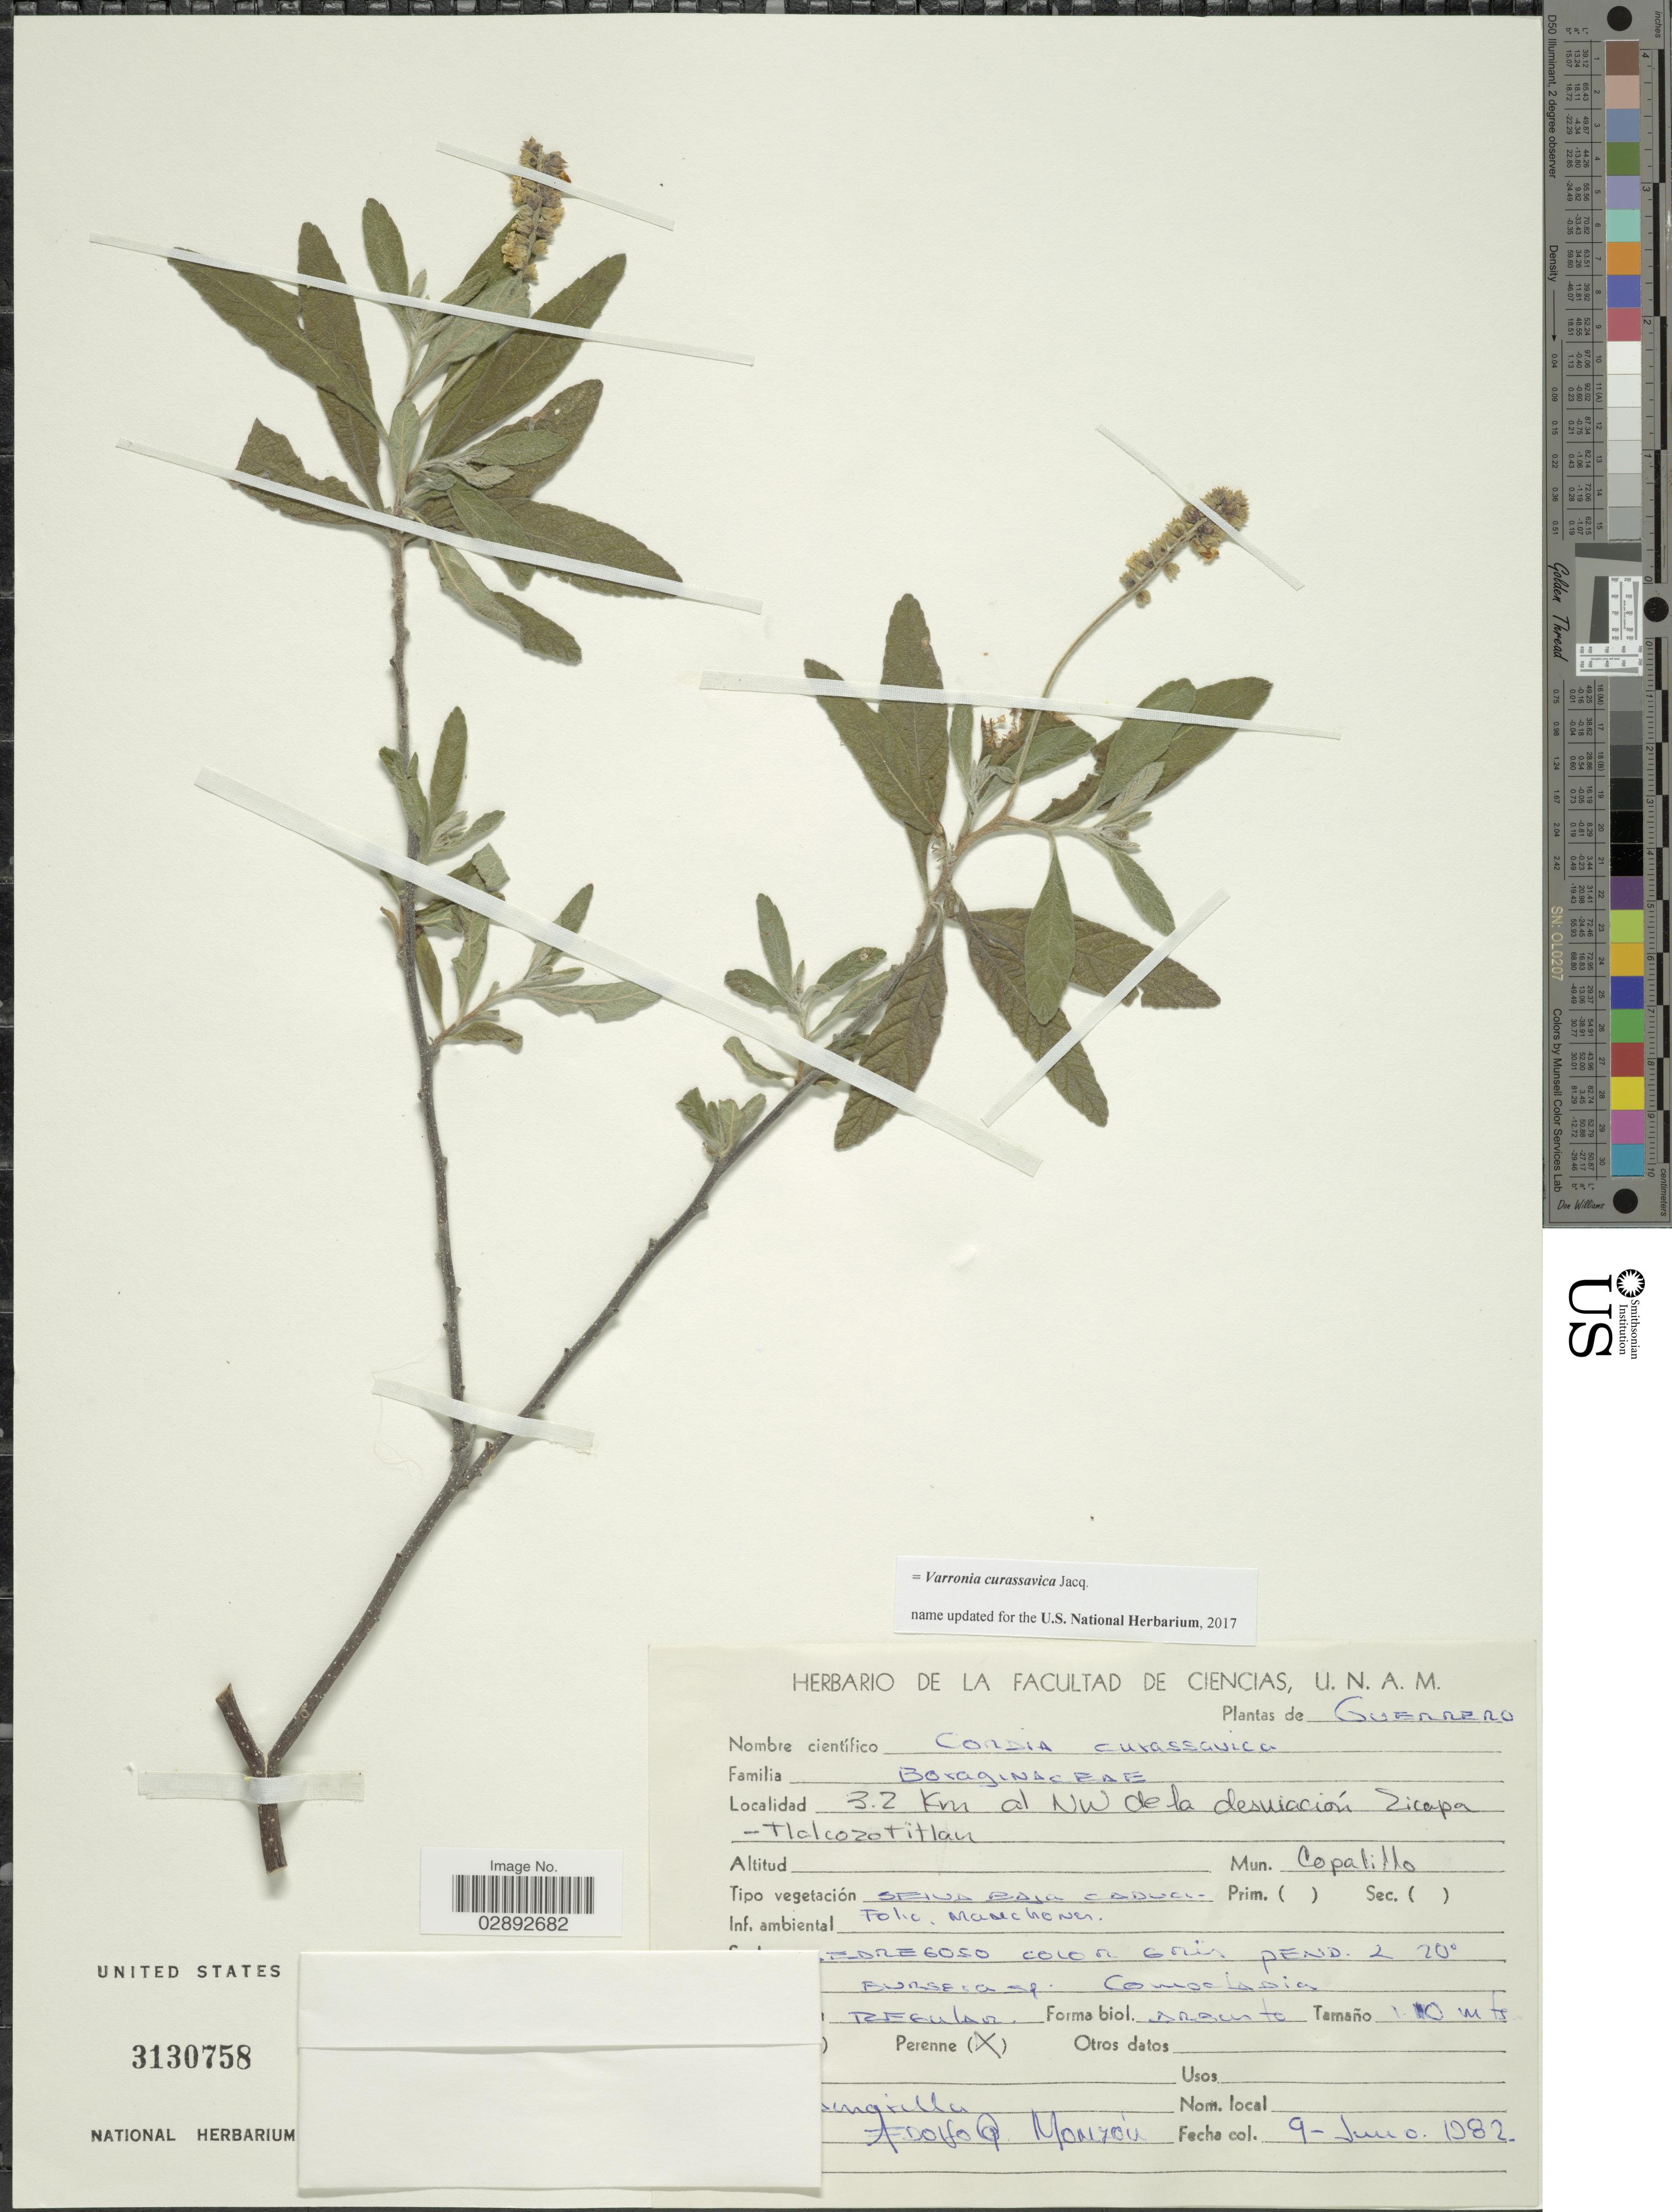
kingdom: Plantae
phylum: Tracheophyta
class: Magnoliopsida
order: Boraginales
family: Cordiaceae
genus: Varronia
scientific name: Varronia curassavica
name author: Jacq.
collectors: A. Monzoú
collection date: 1982-06-09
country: Mexico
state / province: Guerrero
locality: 3.2 Km al NW de la desuiación Zicapa. Mun. Copalillo.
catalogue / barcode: US 3130758